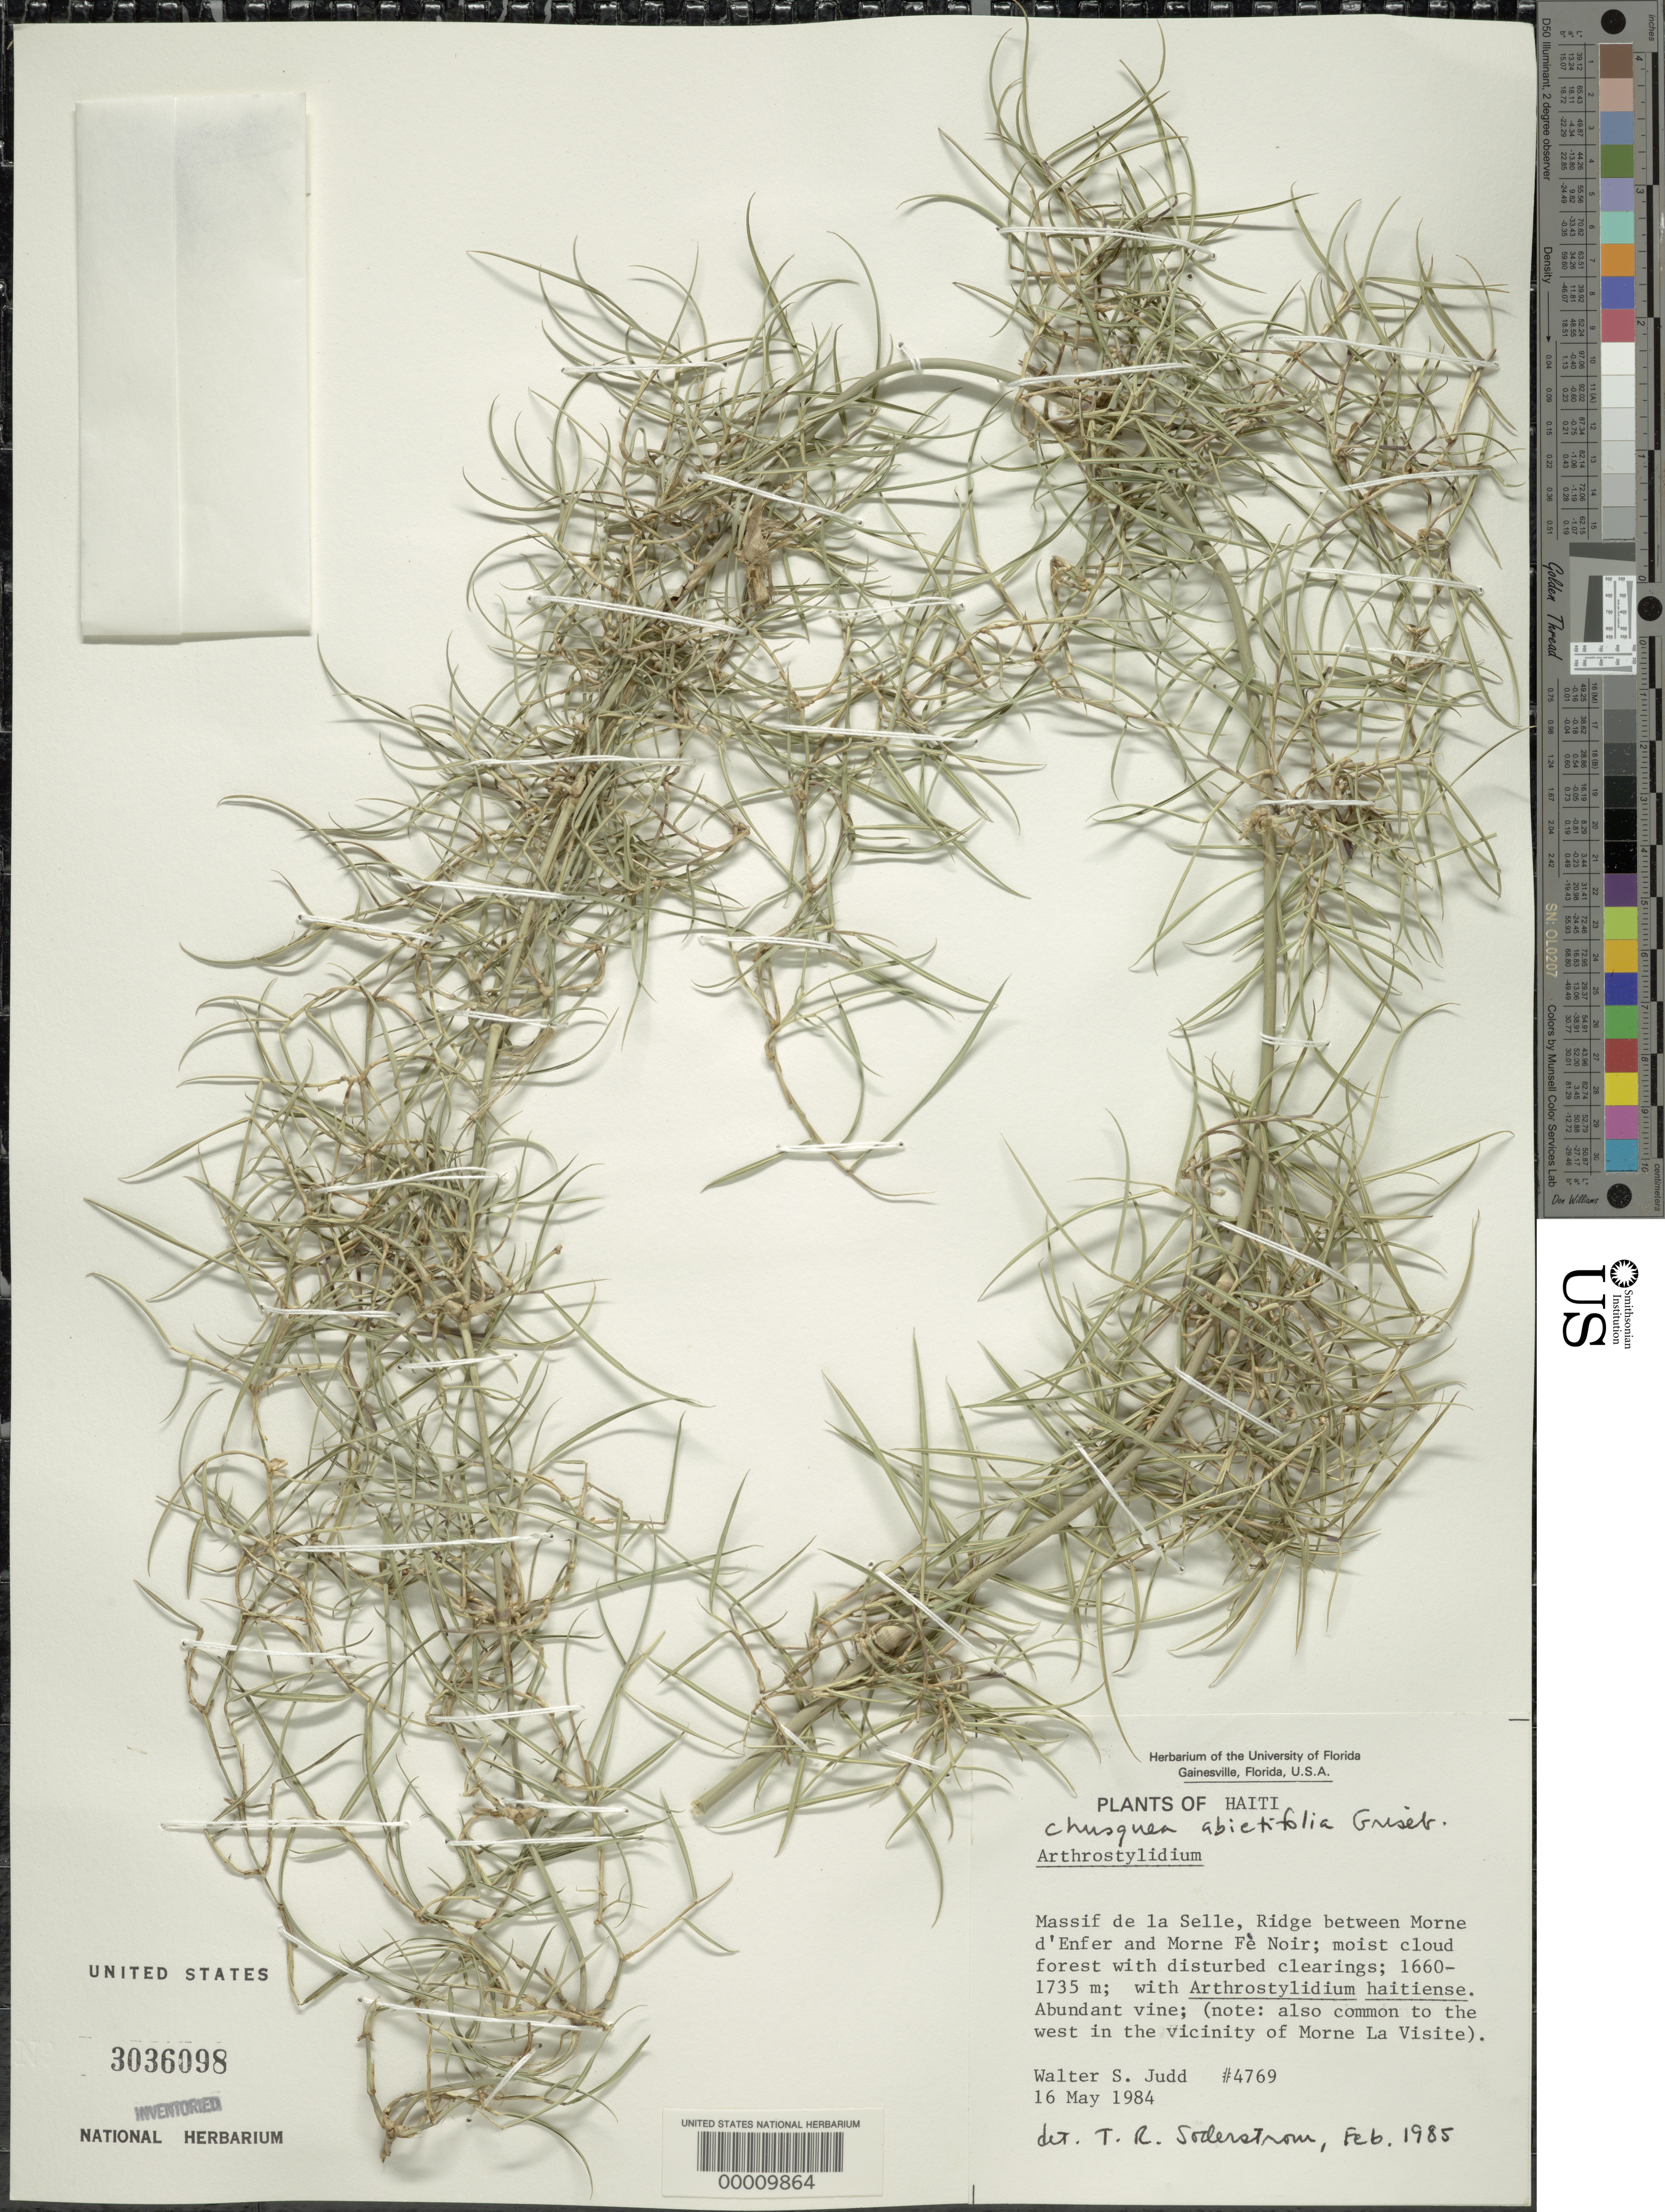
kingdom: Plantae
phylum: Tracheophyta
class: Liliopsida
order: Poales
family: Poaceae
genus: Chusquea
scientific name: Chusquea abietifolia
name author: Griseb.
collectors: W. S. Judd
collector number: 4769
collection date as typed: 16 May 1984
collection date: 1984-05-16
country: Haiti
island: Hispaniola Island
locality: Massif de la selle, ridge between morne d'enfer and morne fe noir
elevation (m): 1660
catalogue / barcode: US 3036098